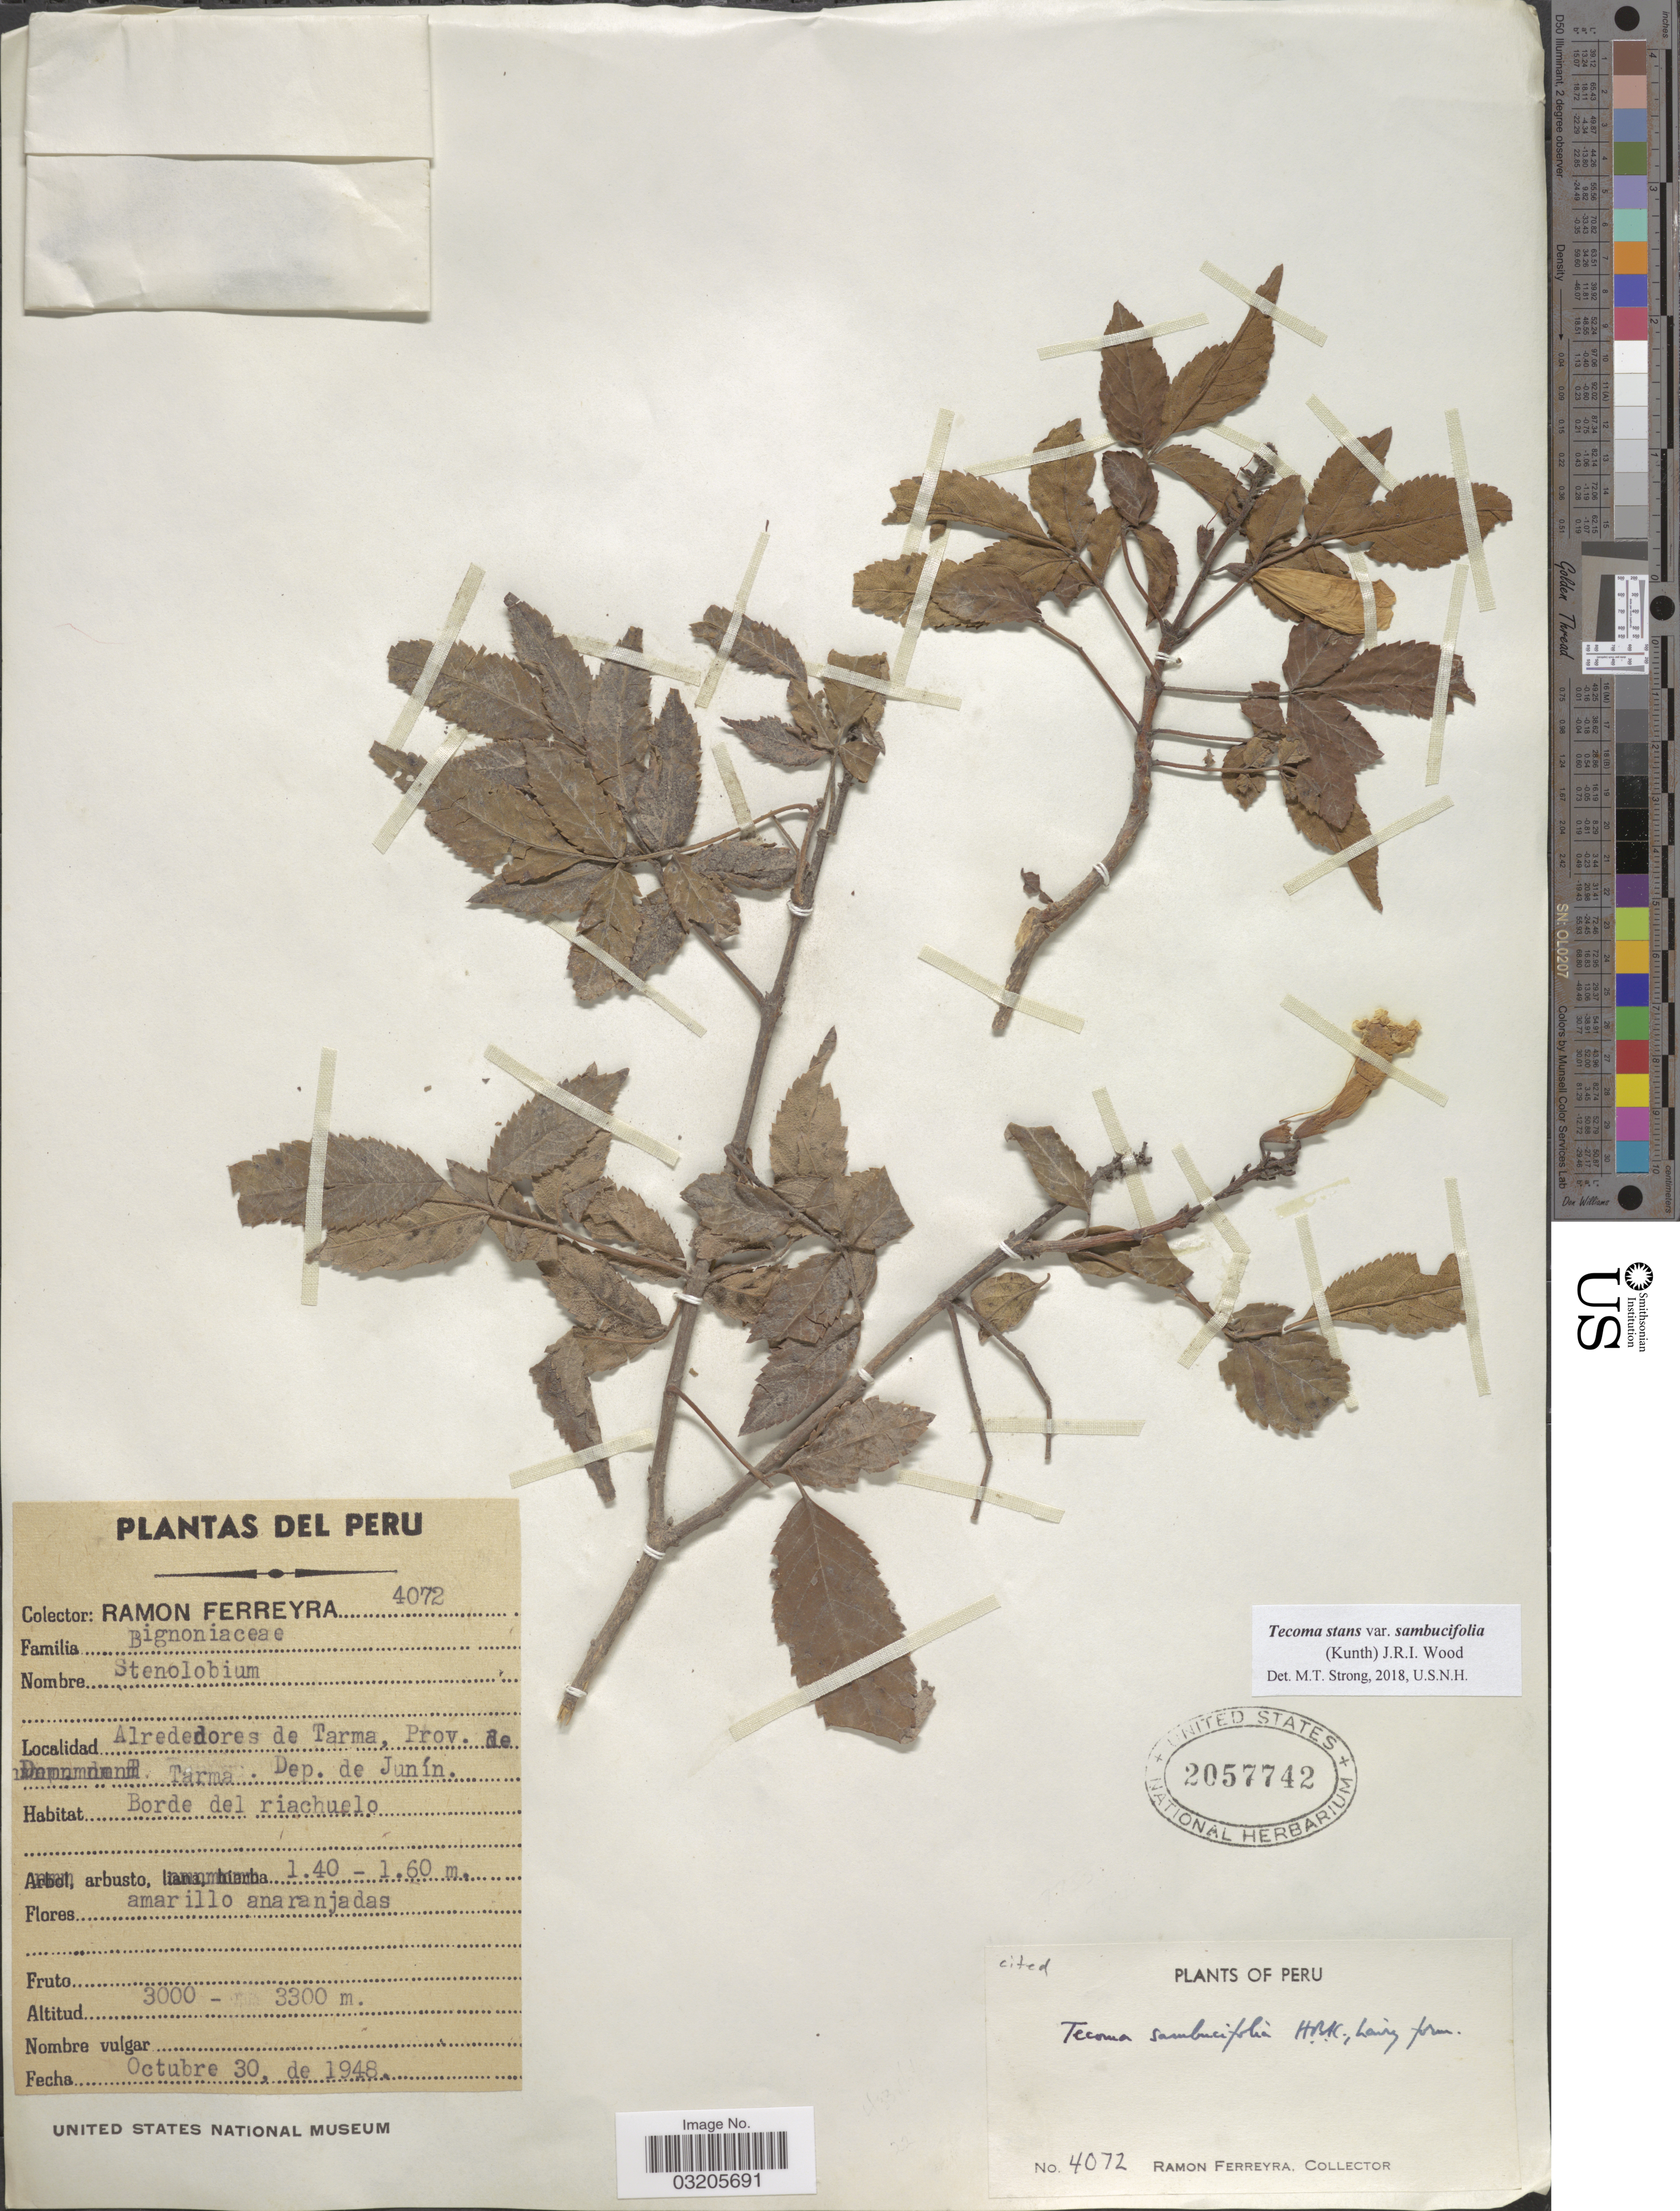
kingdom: Plantae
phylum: Tracheophyta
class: Magnoliopsida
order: Lamiales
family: Bignoniaceae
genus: Tecoma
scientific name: Tecoma stans var. sambucifolia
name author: (Kunth) J.R.I. Wood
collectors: R. A. Ferreyra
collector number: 4072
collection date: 1948-10-30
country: Peru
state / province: Junín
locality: Alrededores de Tarma, Prov. de Tarma. Dep. de Junín.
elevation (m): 3000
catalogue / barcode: US 2057742